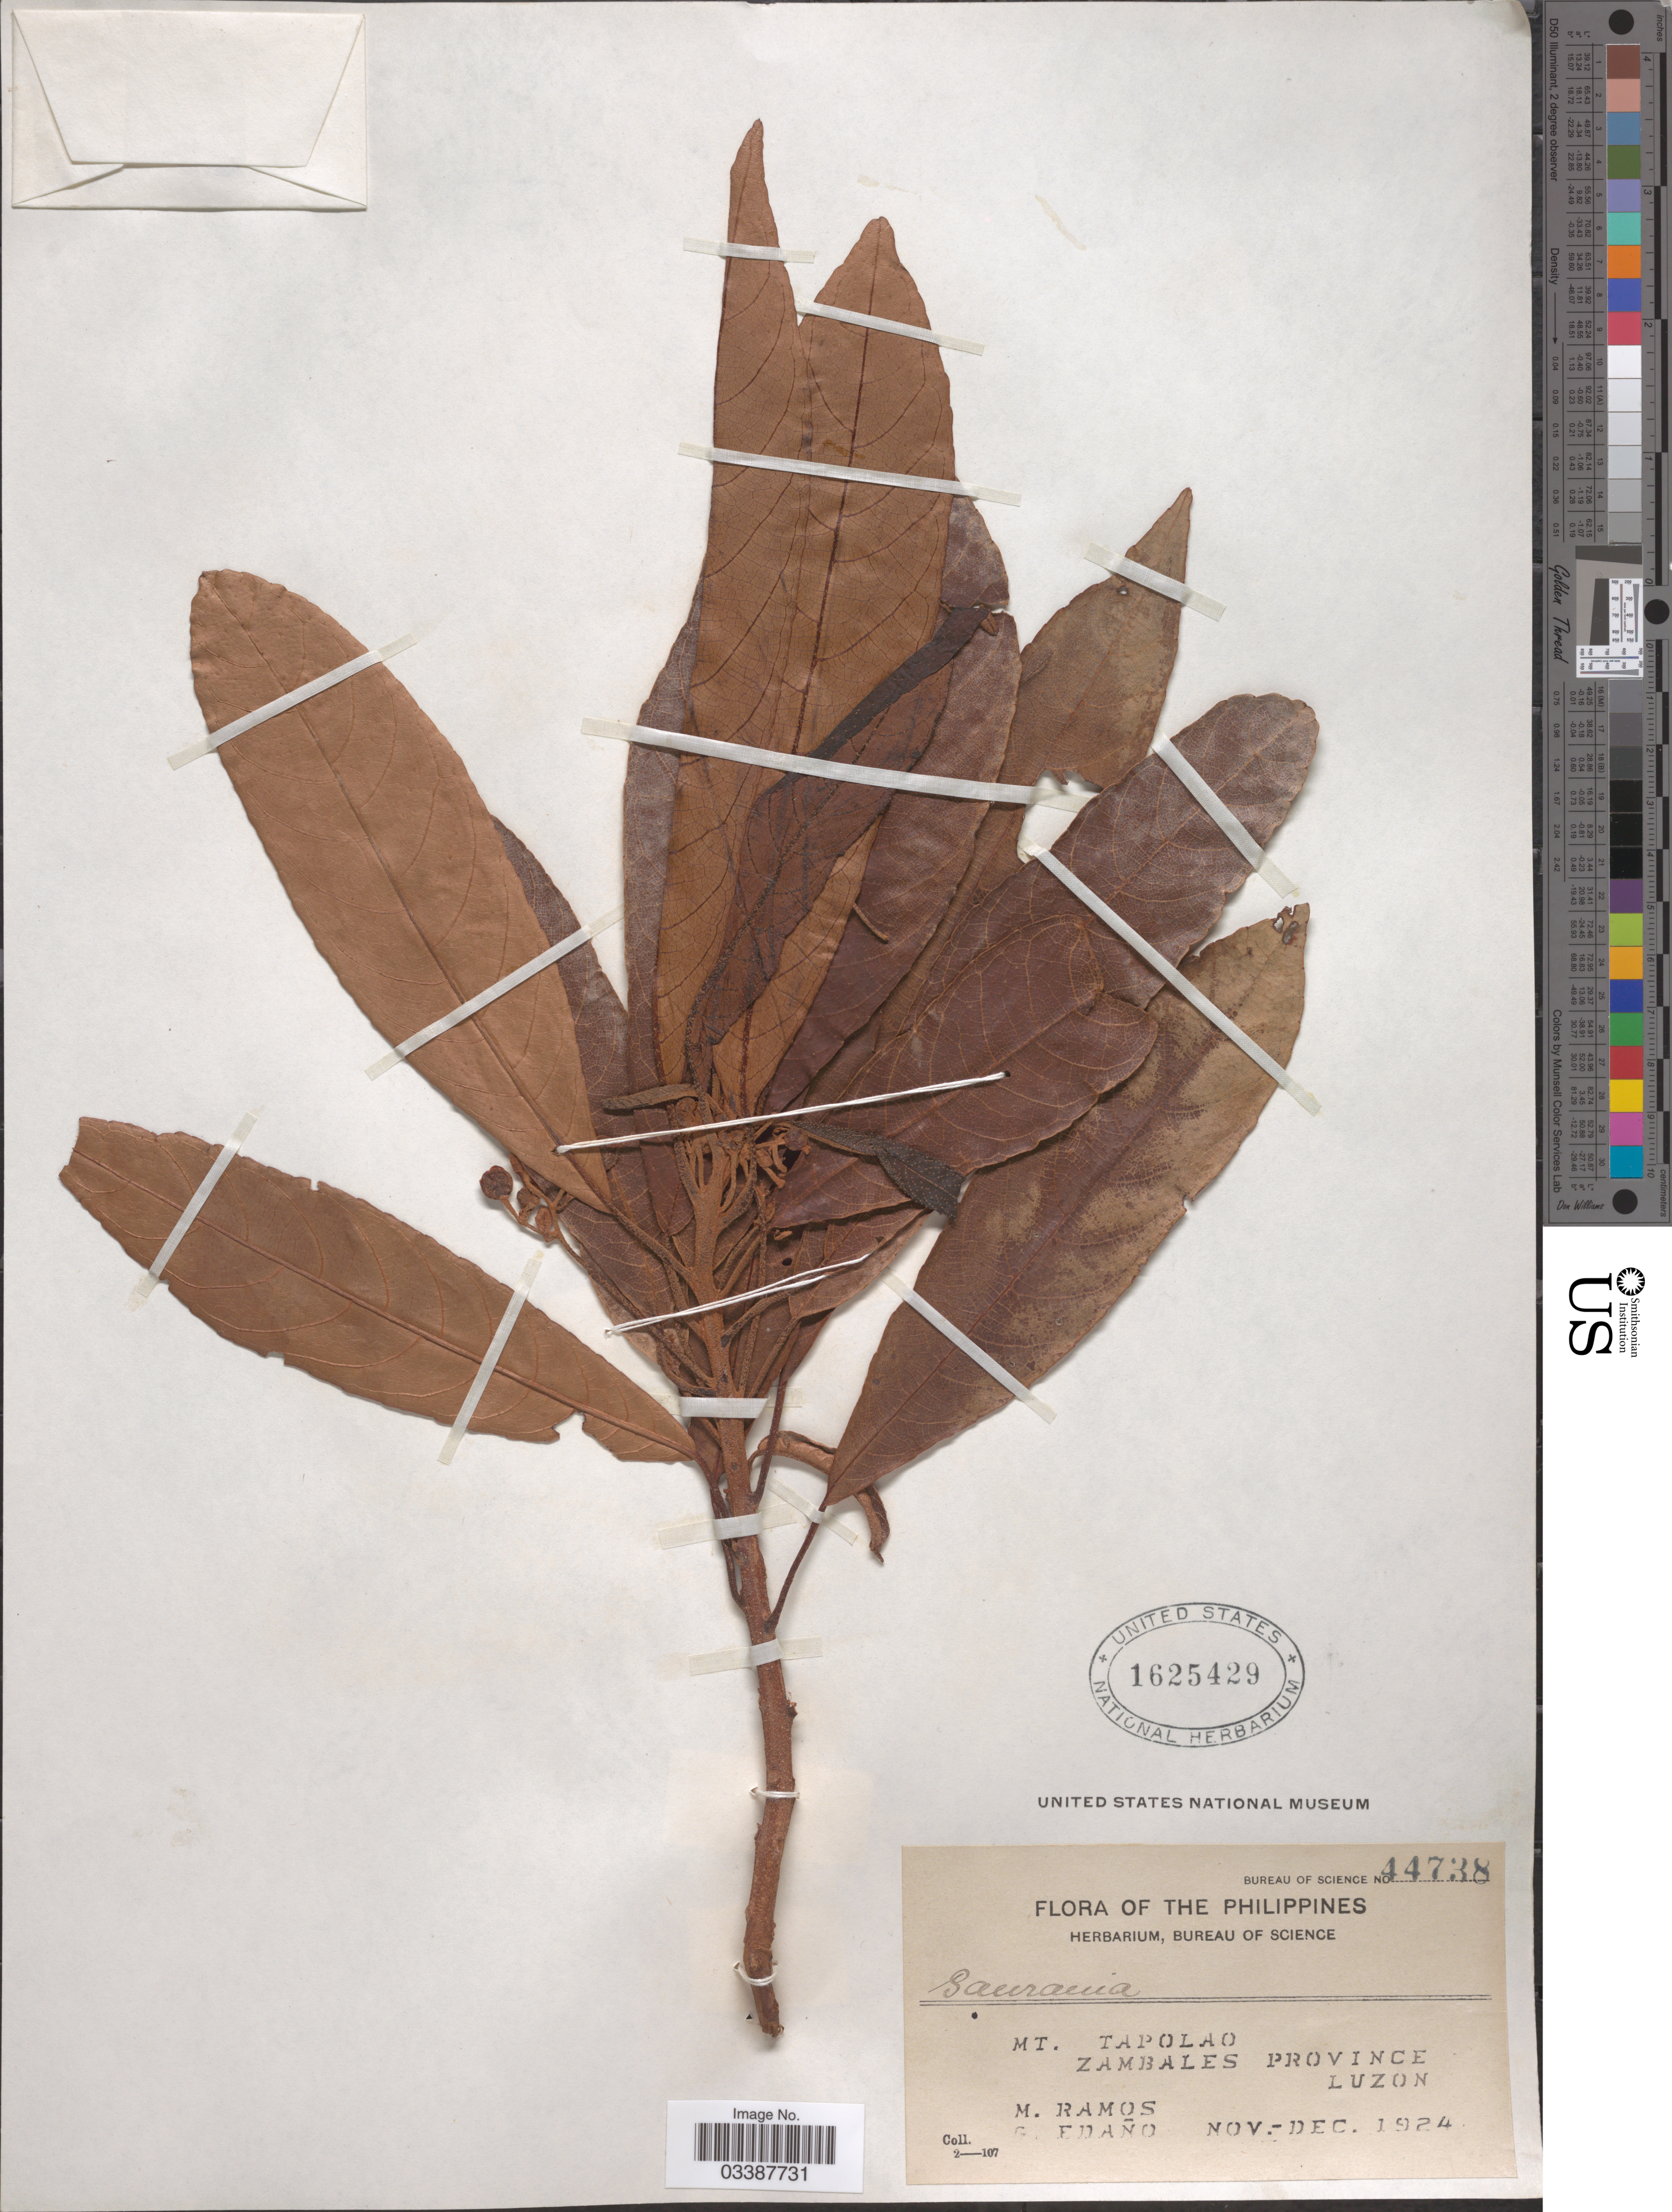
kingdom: Plantae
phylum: Tracheophyta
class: Magnoliopsida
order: Ericales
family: Actinidiaceae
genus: Saurauia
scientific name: Saurauia sp.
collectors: M. Ramos & G. Edaño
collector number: Bureau of Science 44738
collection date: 1924-11/1924-12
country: Philippines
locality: Mt. Tapolao. Zambales Province. Luzon.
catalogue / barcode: US 1625429